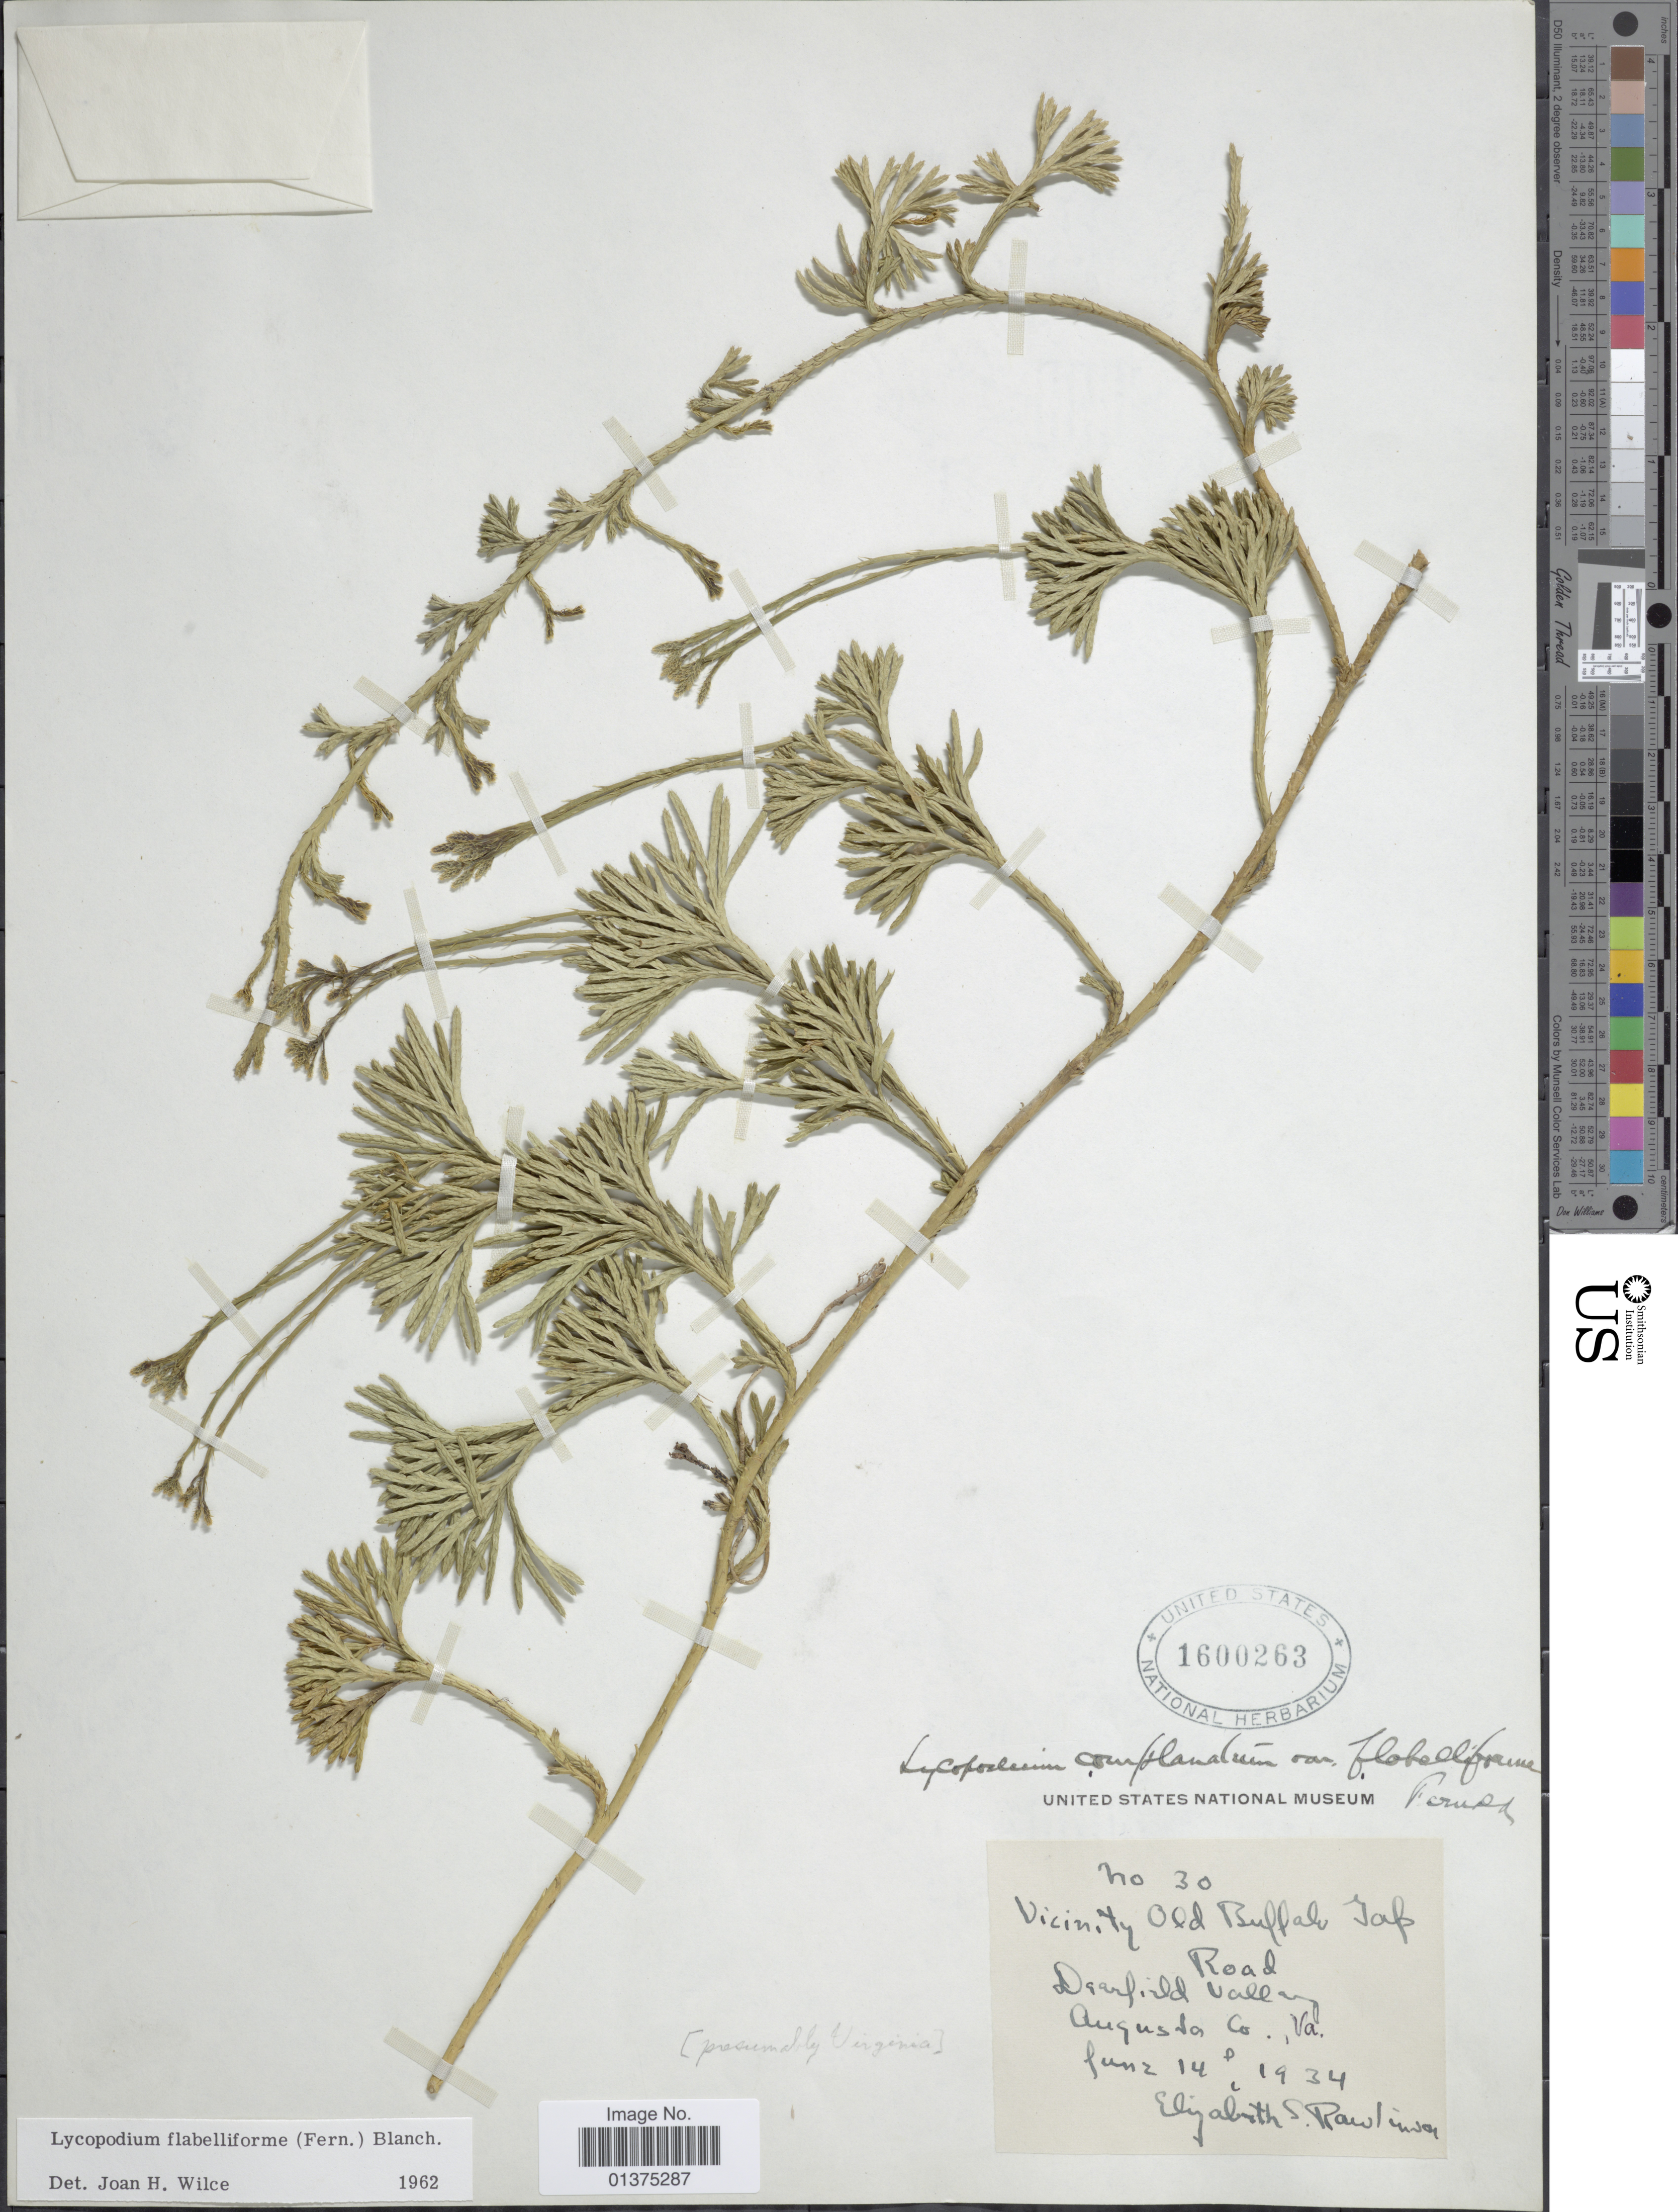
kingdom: Plantae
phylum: Tracheophyta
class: Lycopodiopsida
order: Lycopodiales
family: Lycopodiaceae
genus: Diphasiastrum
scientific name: Diphasiastrum digitatum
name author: (Dill. ex A. Braun) Holub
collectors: E. S. Rawlinson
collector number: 30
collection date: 1934-06-14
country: United States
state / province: Virginia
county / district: Augusta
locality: Vicinity Old Buffalo Gap Road Dearfield Valley Augusta Co.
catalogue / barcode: US 1600263